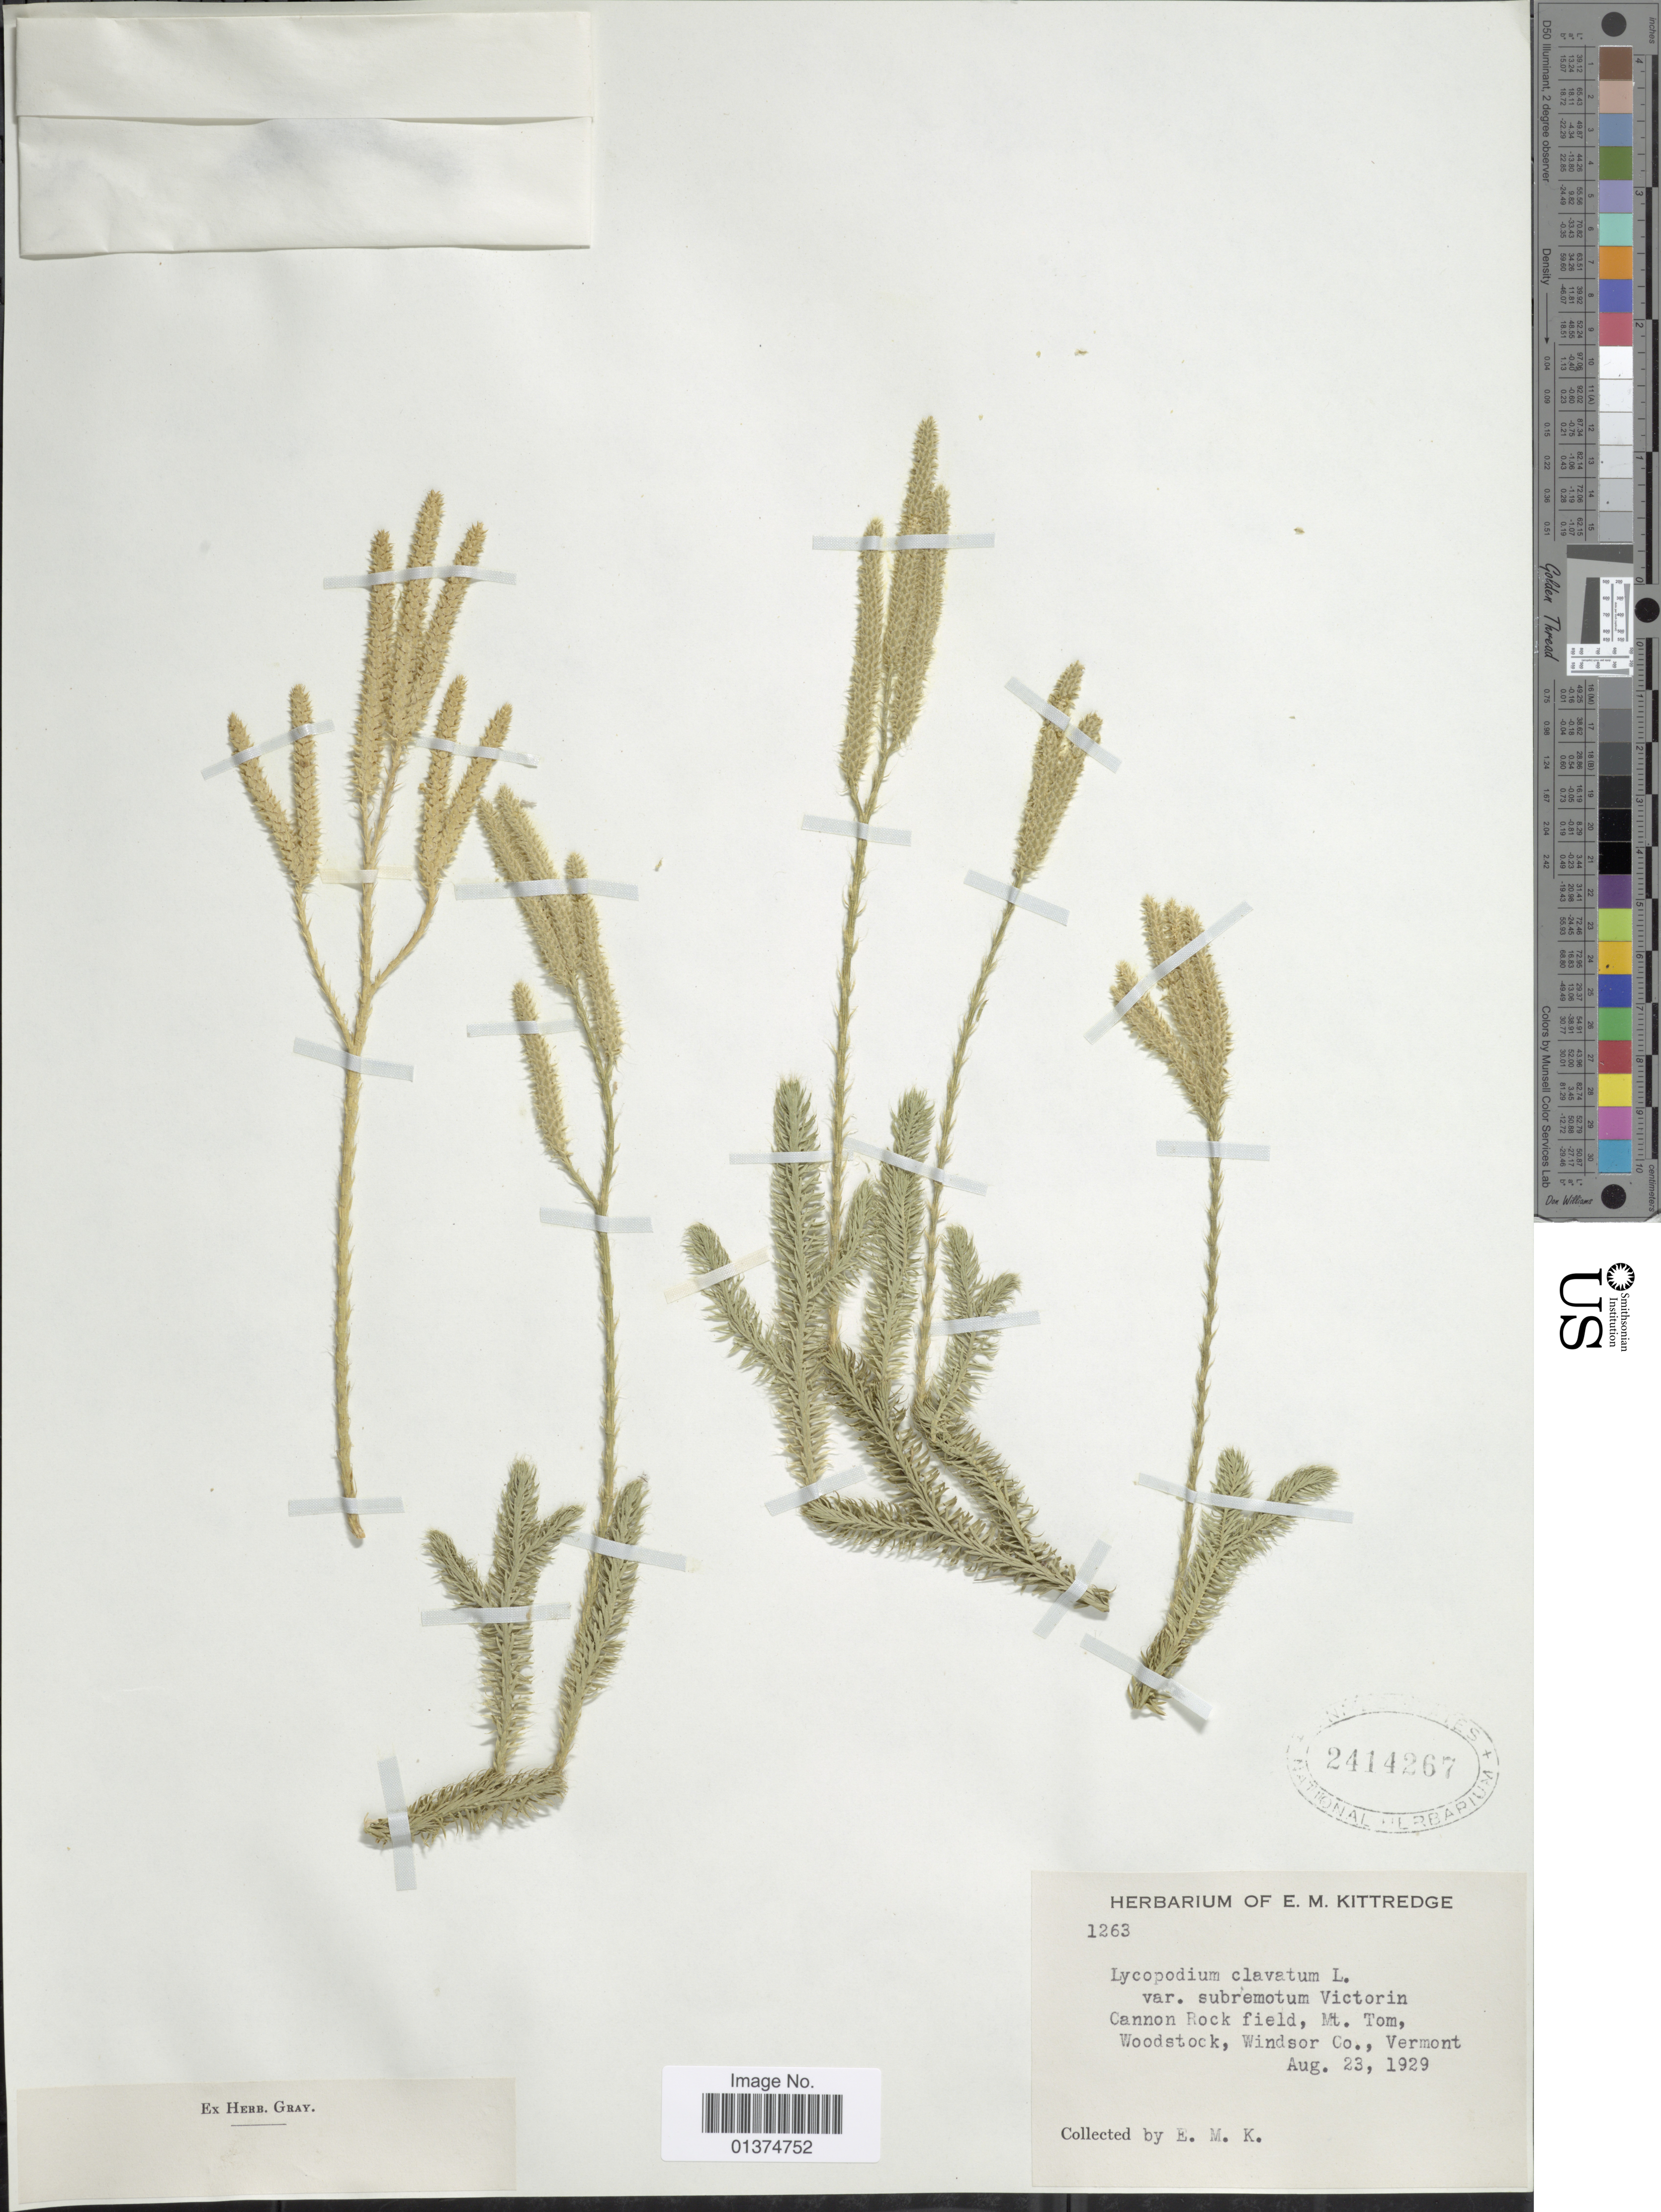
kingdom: Plantae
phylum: Tracheophyta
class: Lycopodiopsida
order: Lycopodiales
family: Lycopodiaceae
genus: Lycopodium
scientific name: Lycopodium clavatum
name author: L.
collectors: E. Kittridge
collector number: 1263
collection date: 1929-08-23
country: United States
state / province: Vermont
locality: Cannon Rock field, Mt Tom, Woodstock, Windsor Co.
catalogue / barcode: US 2414267